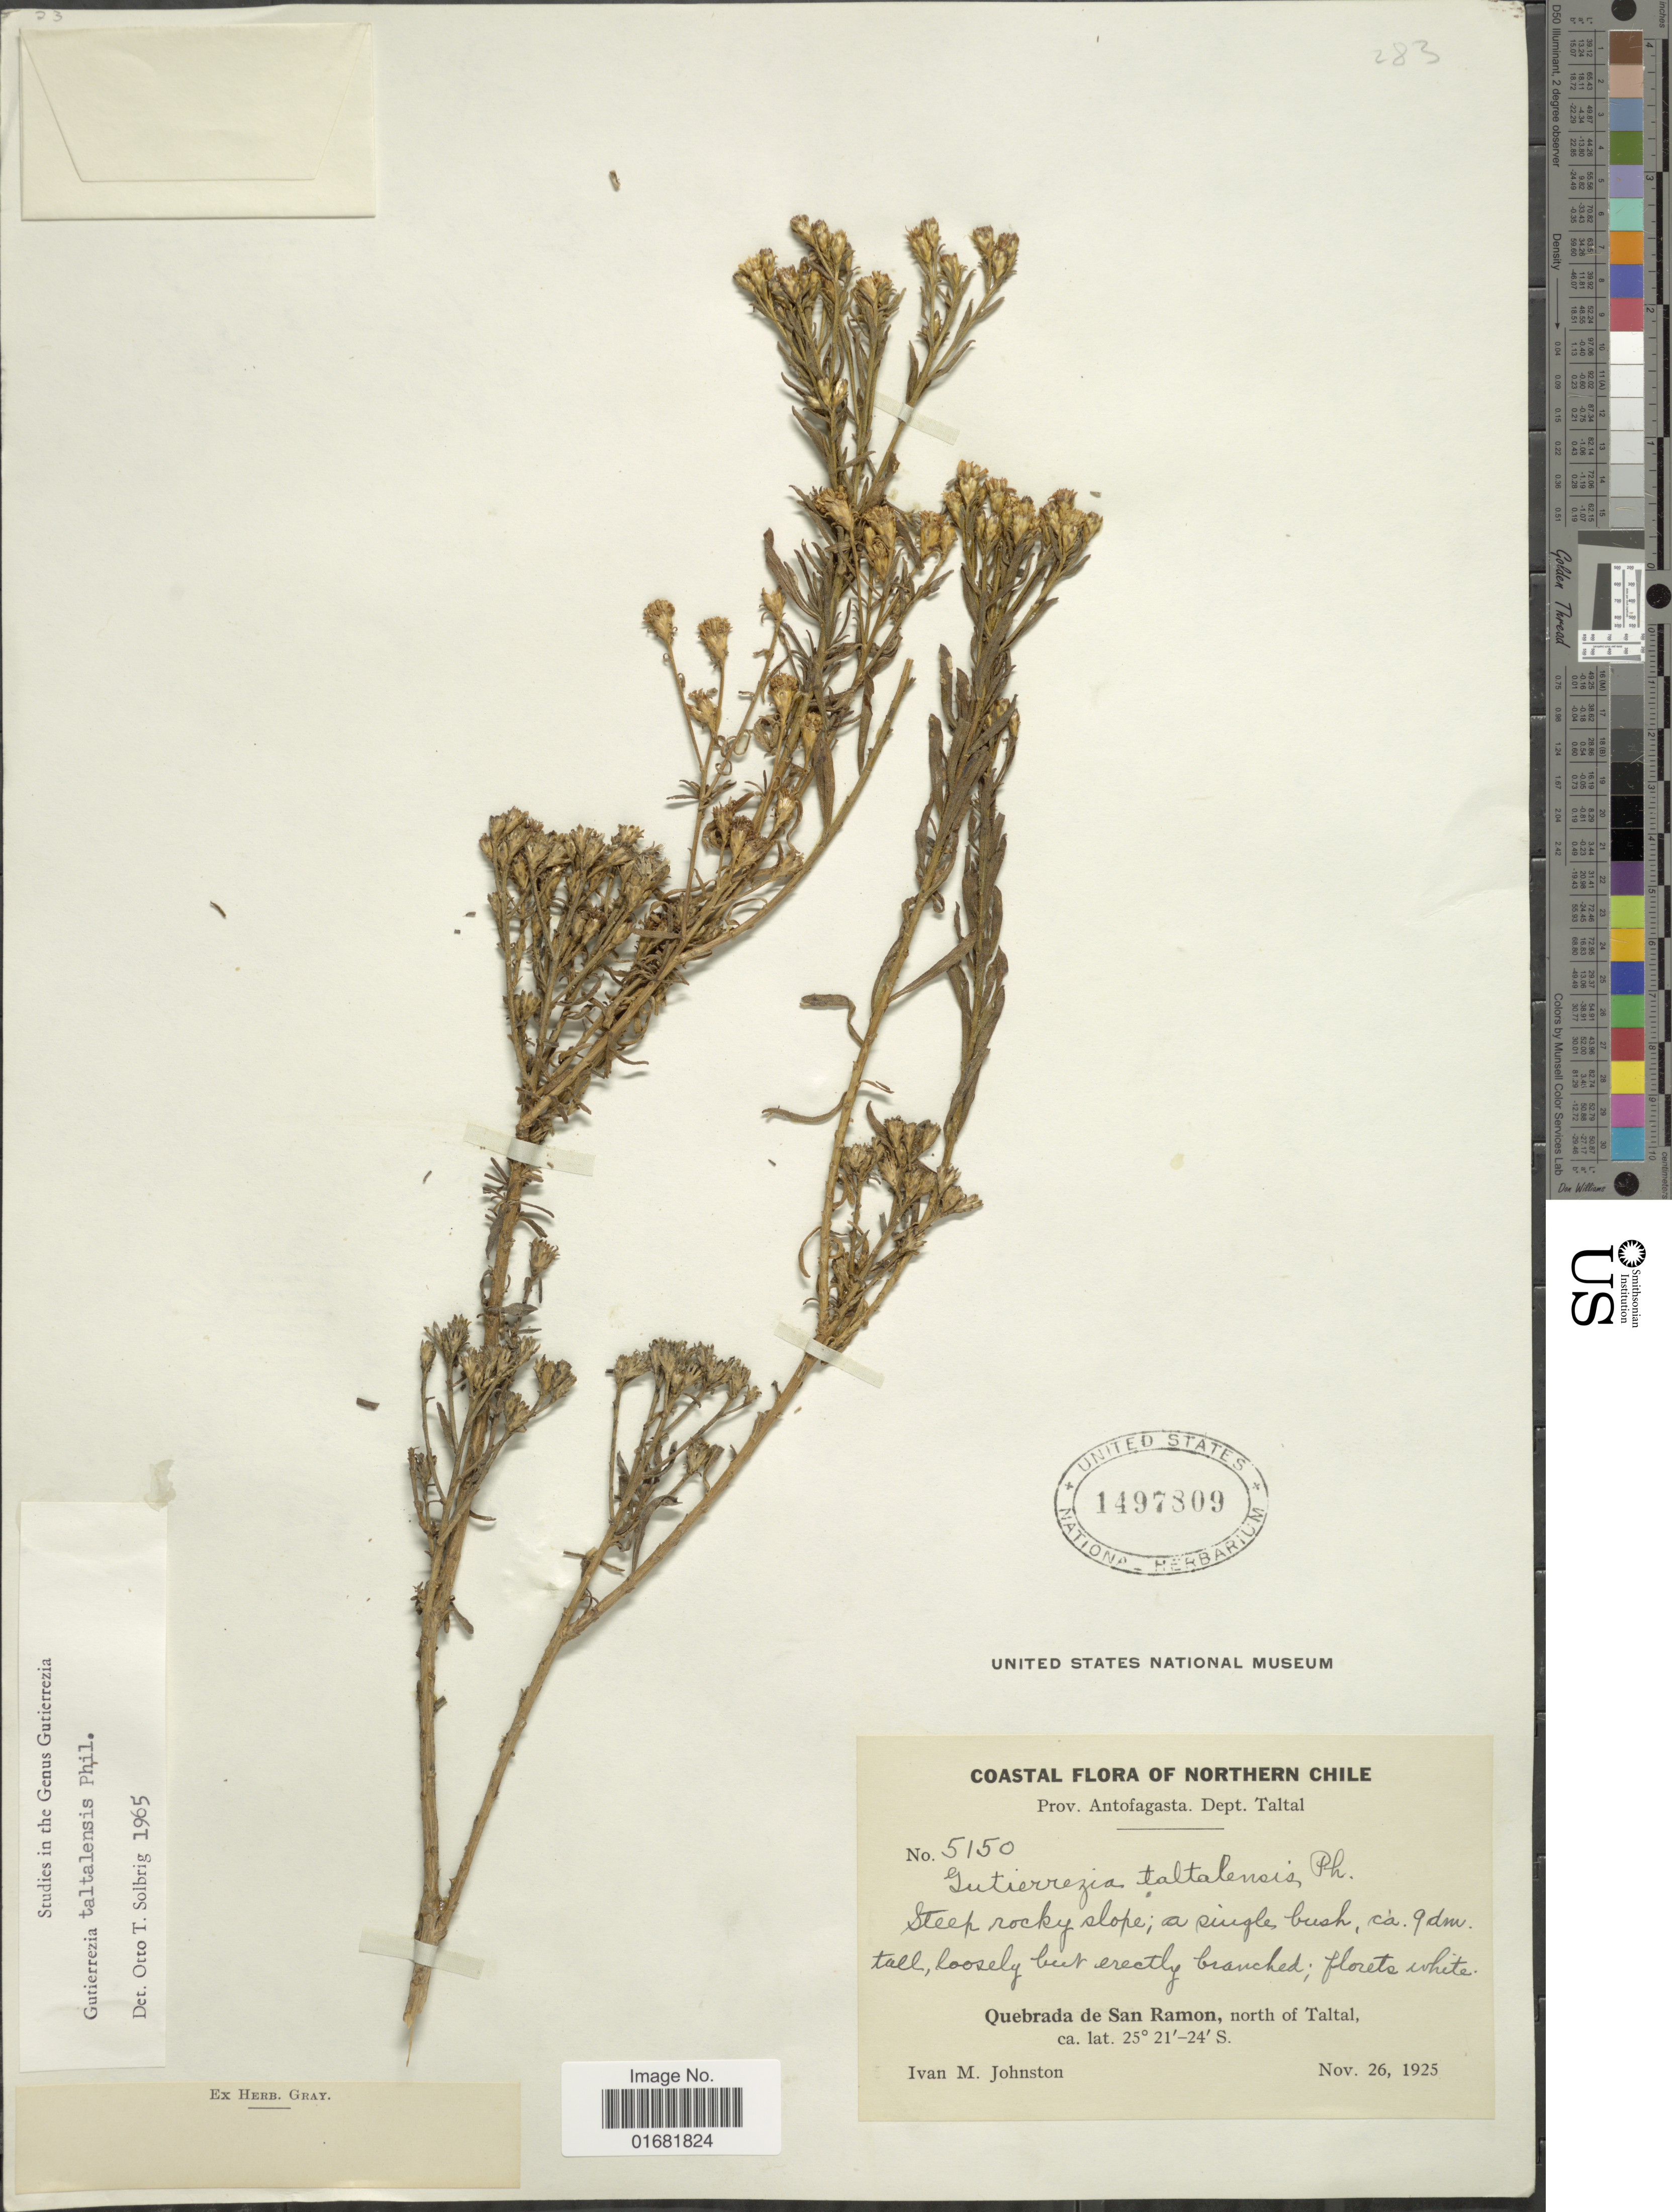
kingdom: Plantae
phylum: Tracheophyta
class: Magnoliopsida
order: Asterales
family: Asteraceae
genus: Gutierrezia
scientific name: Gutierrezia taltalensis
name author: Phil.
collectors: I.M. Johnston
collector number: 5150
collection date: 1925-11-26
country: Chile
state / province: Antofagasta (II)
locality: Coastal flora of Northern Chile. Dept. Taltal. Quebrada de San Ramon, north of Taltal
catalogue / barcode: US 1497809